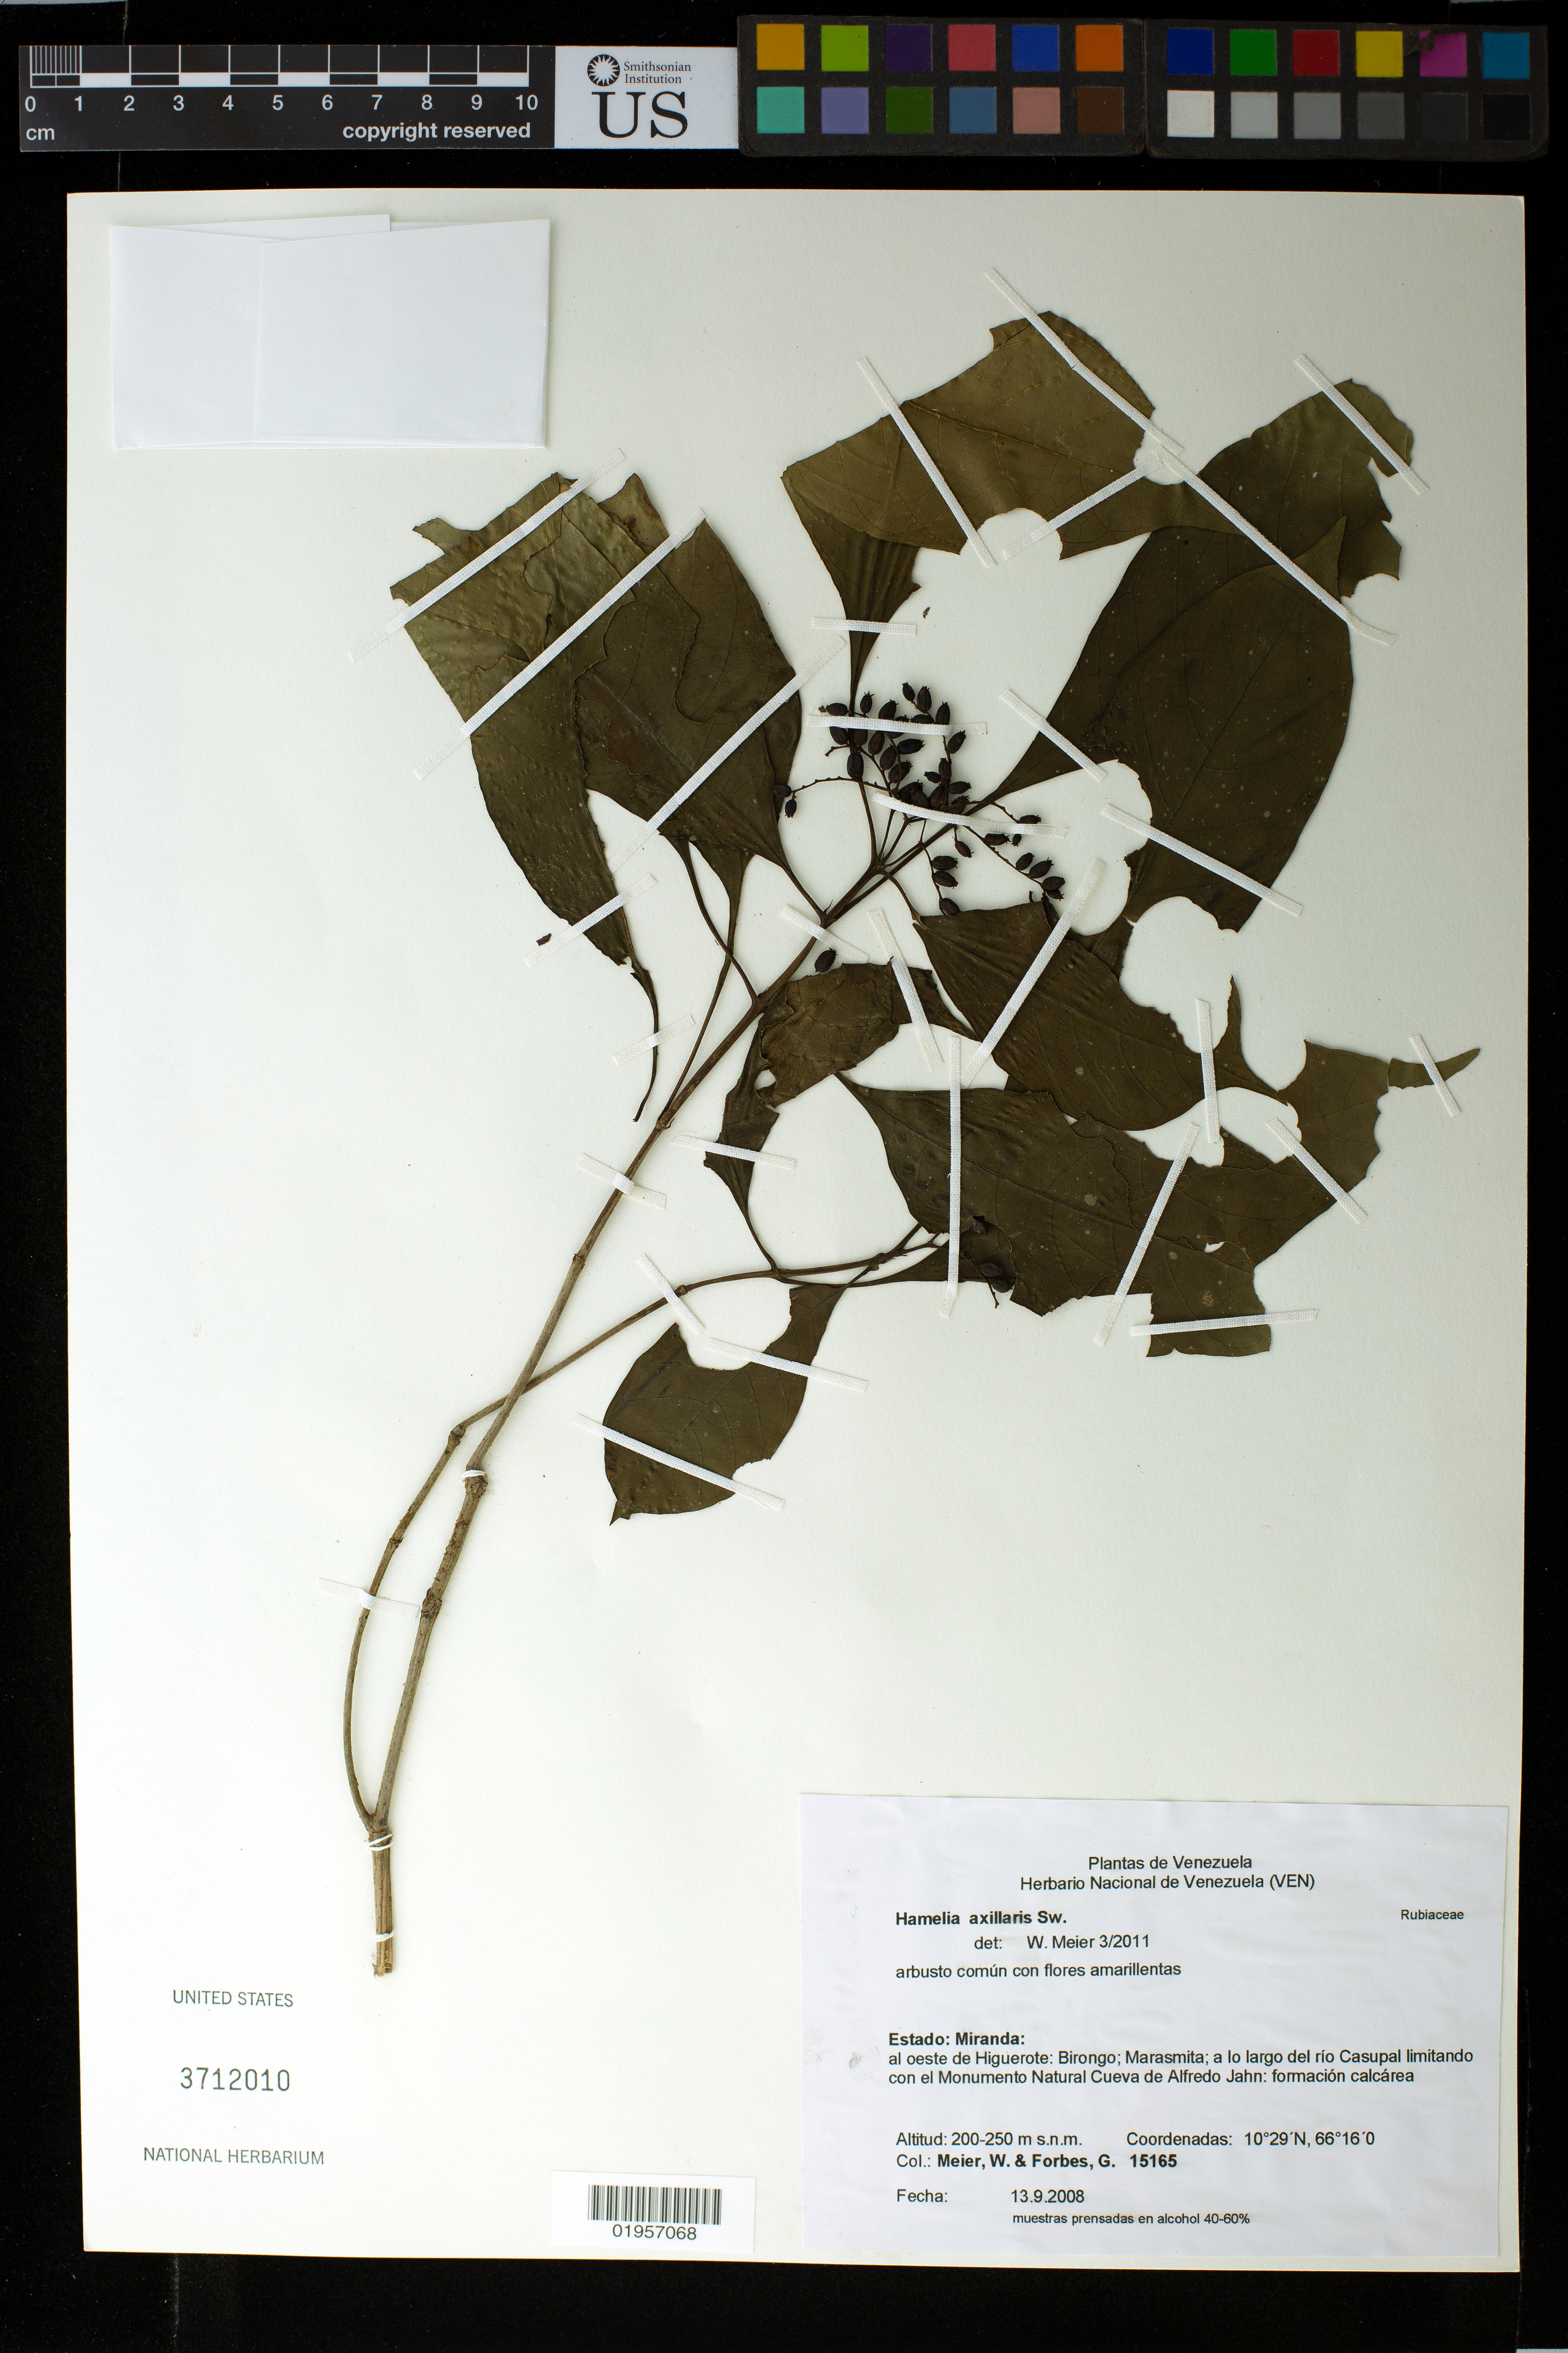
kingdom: Plantae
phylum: Tracheophyta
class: Magnoliopsida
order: Gentianales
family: Rubiaceae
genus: Hamelia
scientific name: Hamelia axillaris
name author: Sw.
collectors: W. Meier & G. Forbes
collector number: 15165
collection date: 2008-09-13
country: Venezuela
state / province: Miranda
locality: Birongo; Marasmito; a lo largo el rio Casupal limitando con el Monumento Natural Cueva de Alfredo Jahn: formacion calcarea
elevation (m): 200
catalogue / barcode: US 3712010